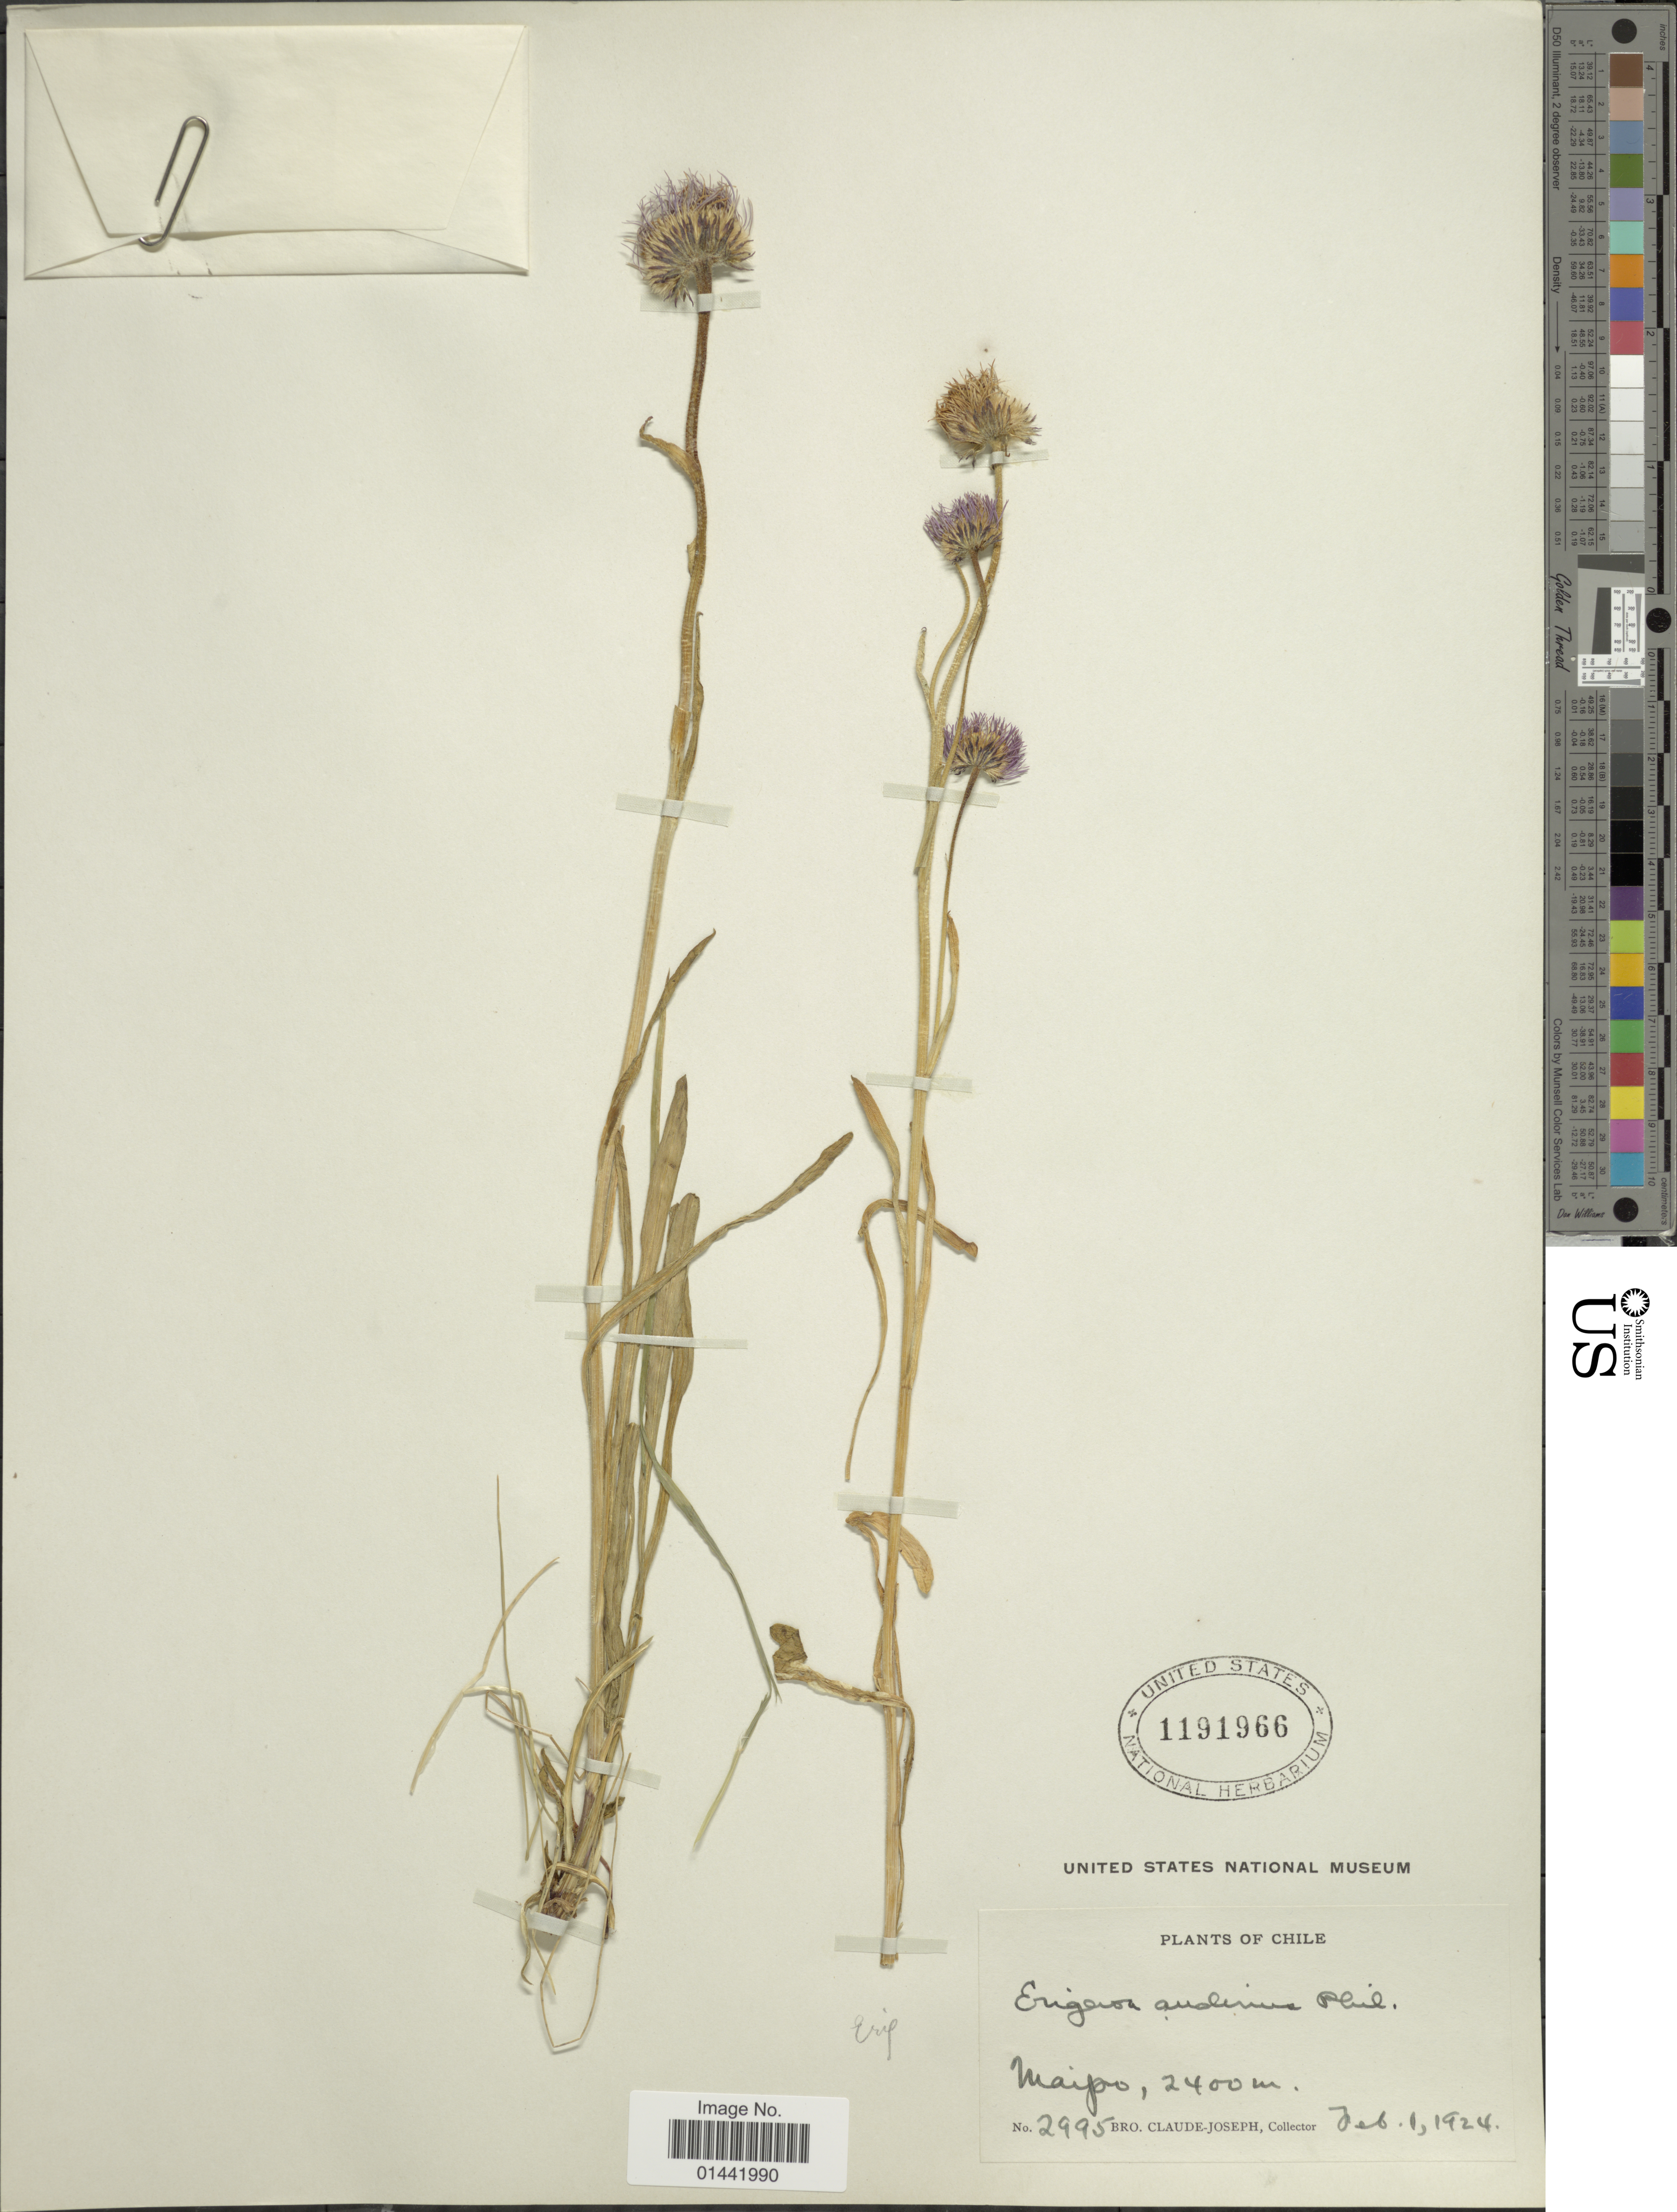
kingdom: Plantae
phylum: Tracheophyta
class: Magnoliopsida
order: Asterales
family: Asteraceae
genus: Erigeron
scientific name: Erigeron andinus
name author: Phil.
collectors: Bro. Claude-Joseph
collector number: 2995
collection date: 1924-02-01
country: Chile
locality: Maipo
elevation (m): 2400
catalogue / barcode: US 1191966